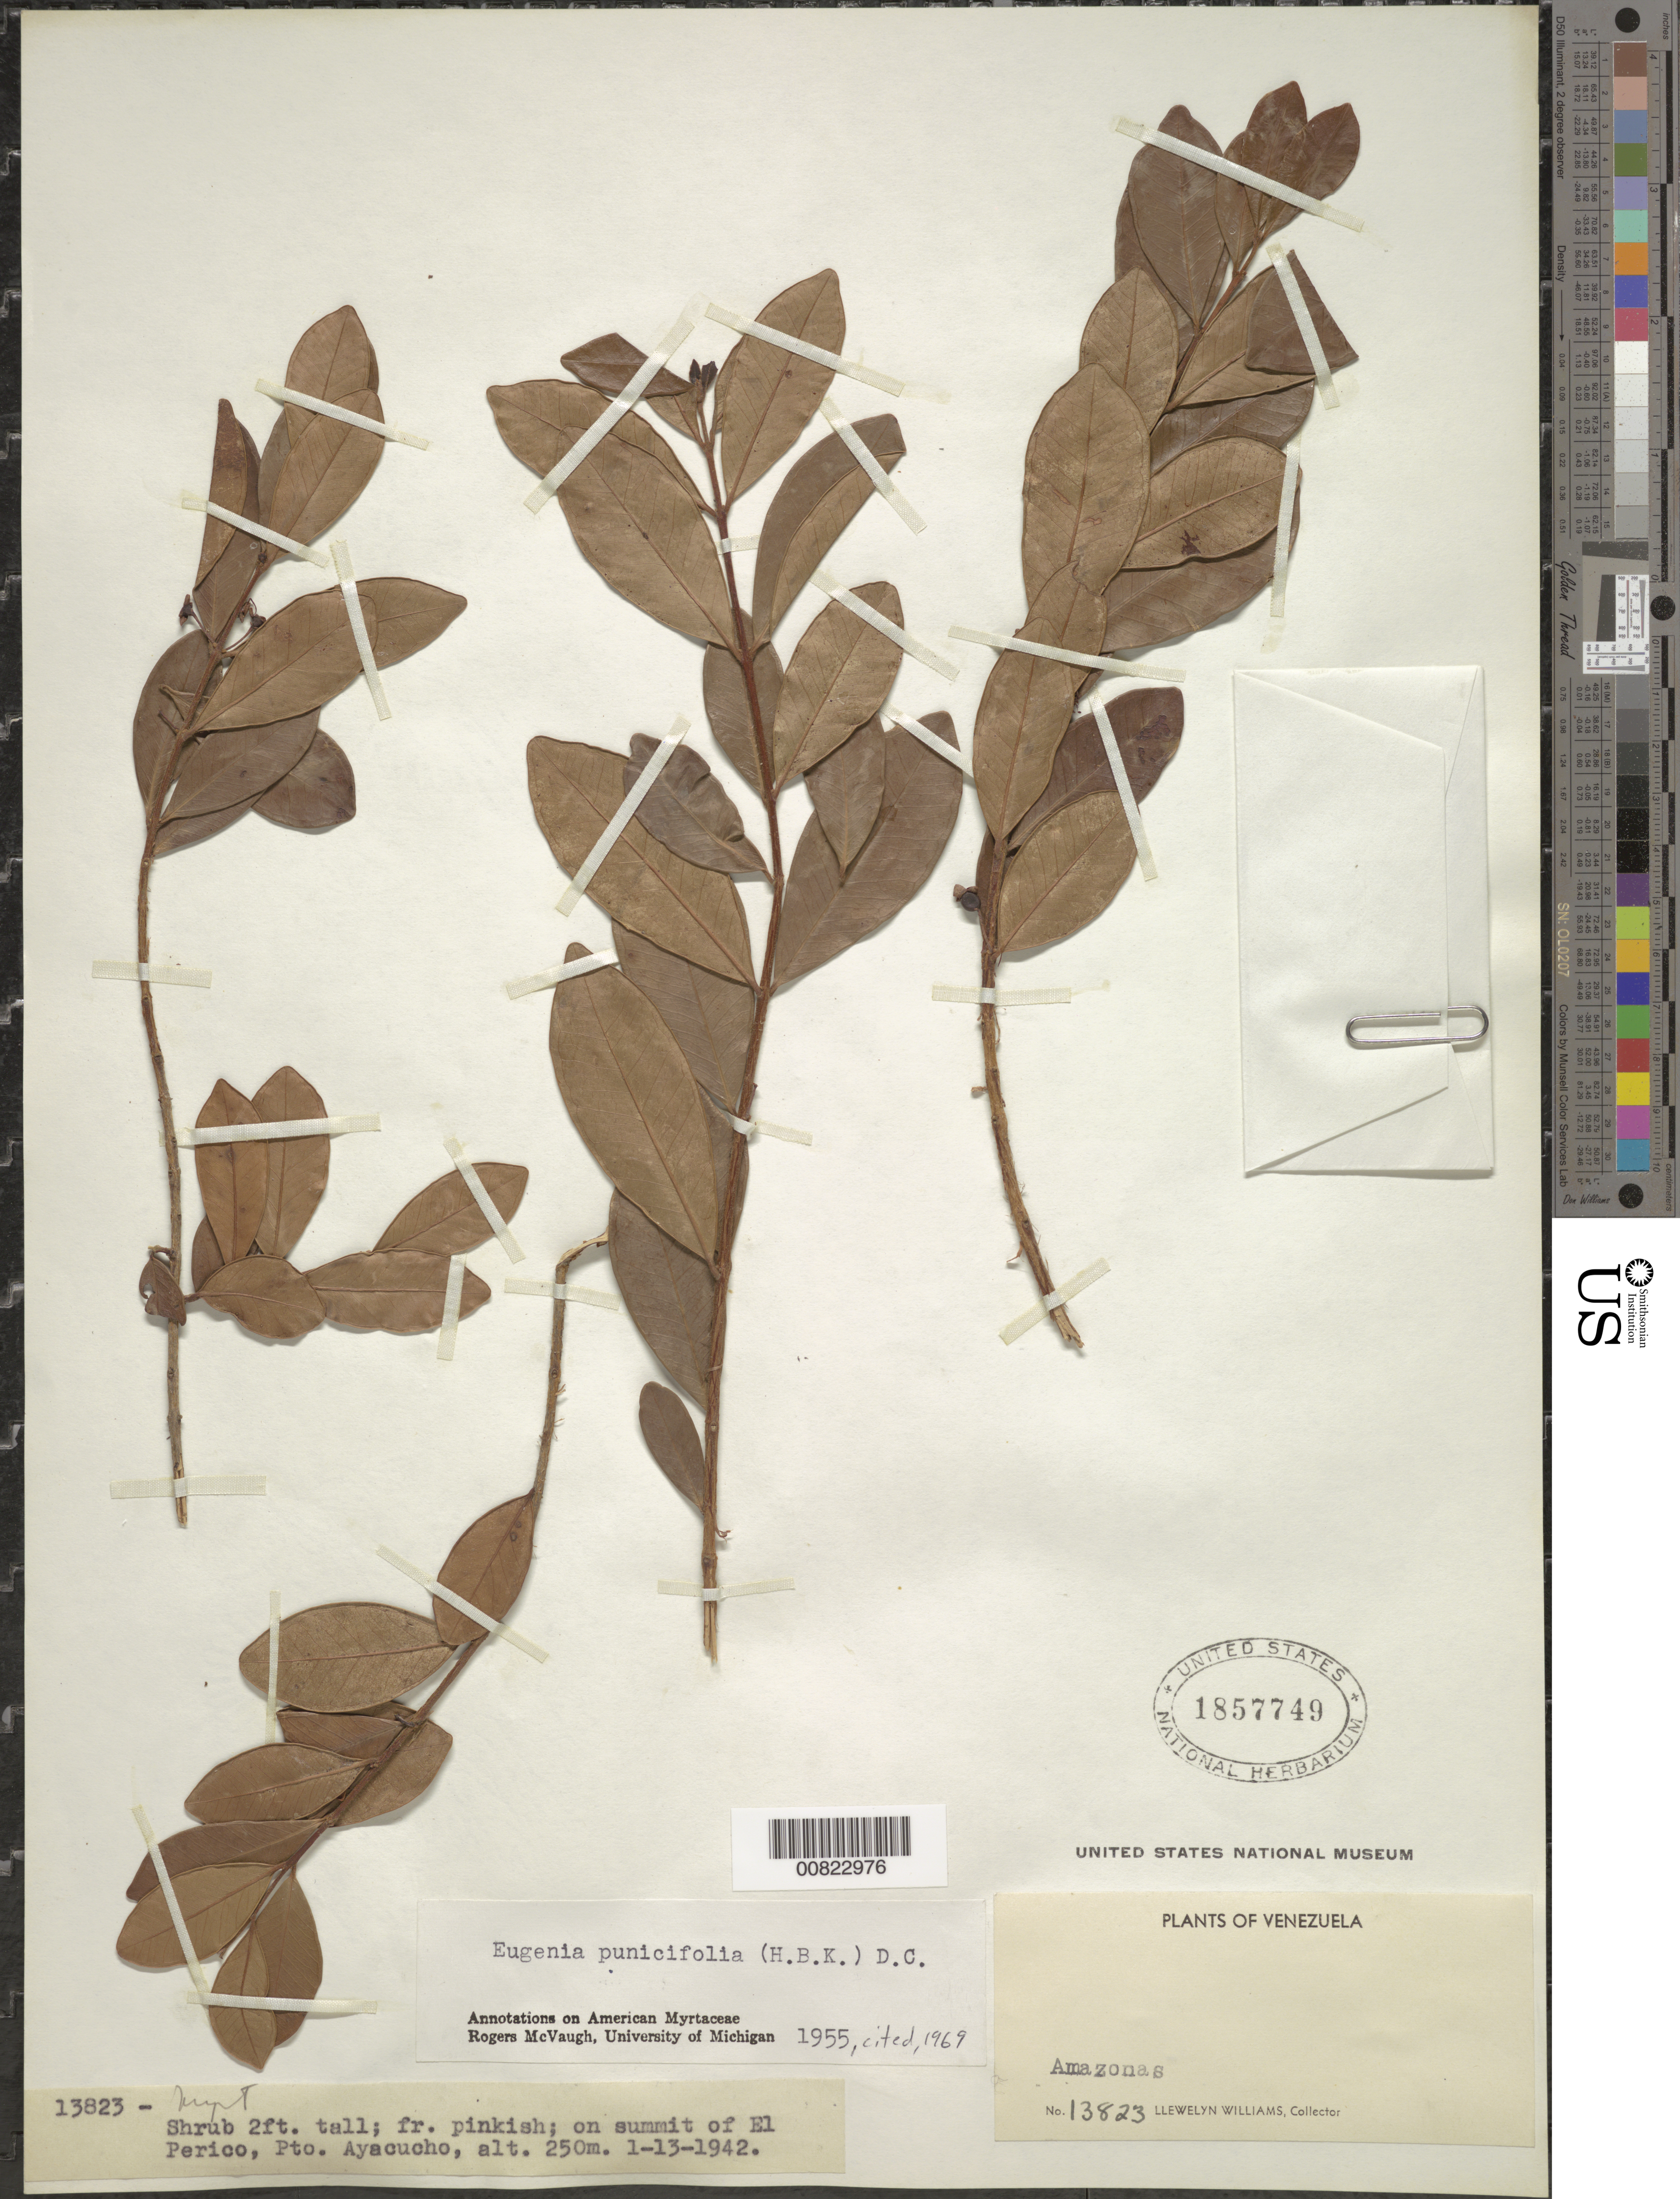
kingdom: Plantae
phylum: Tracheophyta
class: Magnoliopsida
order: Myrtales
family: Myrtaceae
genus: Eugenia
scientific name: Eugenia punicifolia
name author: (Kunth) DC.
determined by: McVaugh, R.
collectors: Ll. Williams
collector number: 13823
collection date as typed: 13-Jan-42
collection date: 1942-01-13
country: Venezuela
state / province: Amazonas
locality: El Perico, Puerto Ayacucho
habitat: Summit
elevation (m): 250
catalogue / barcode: US 1857749